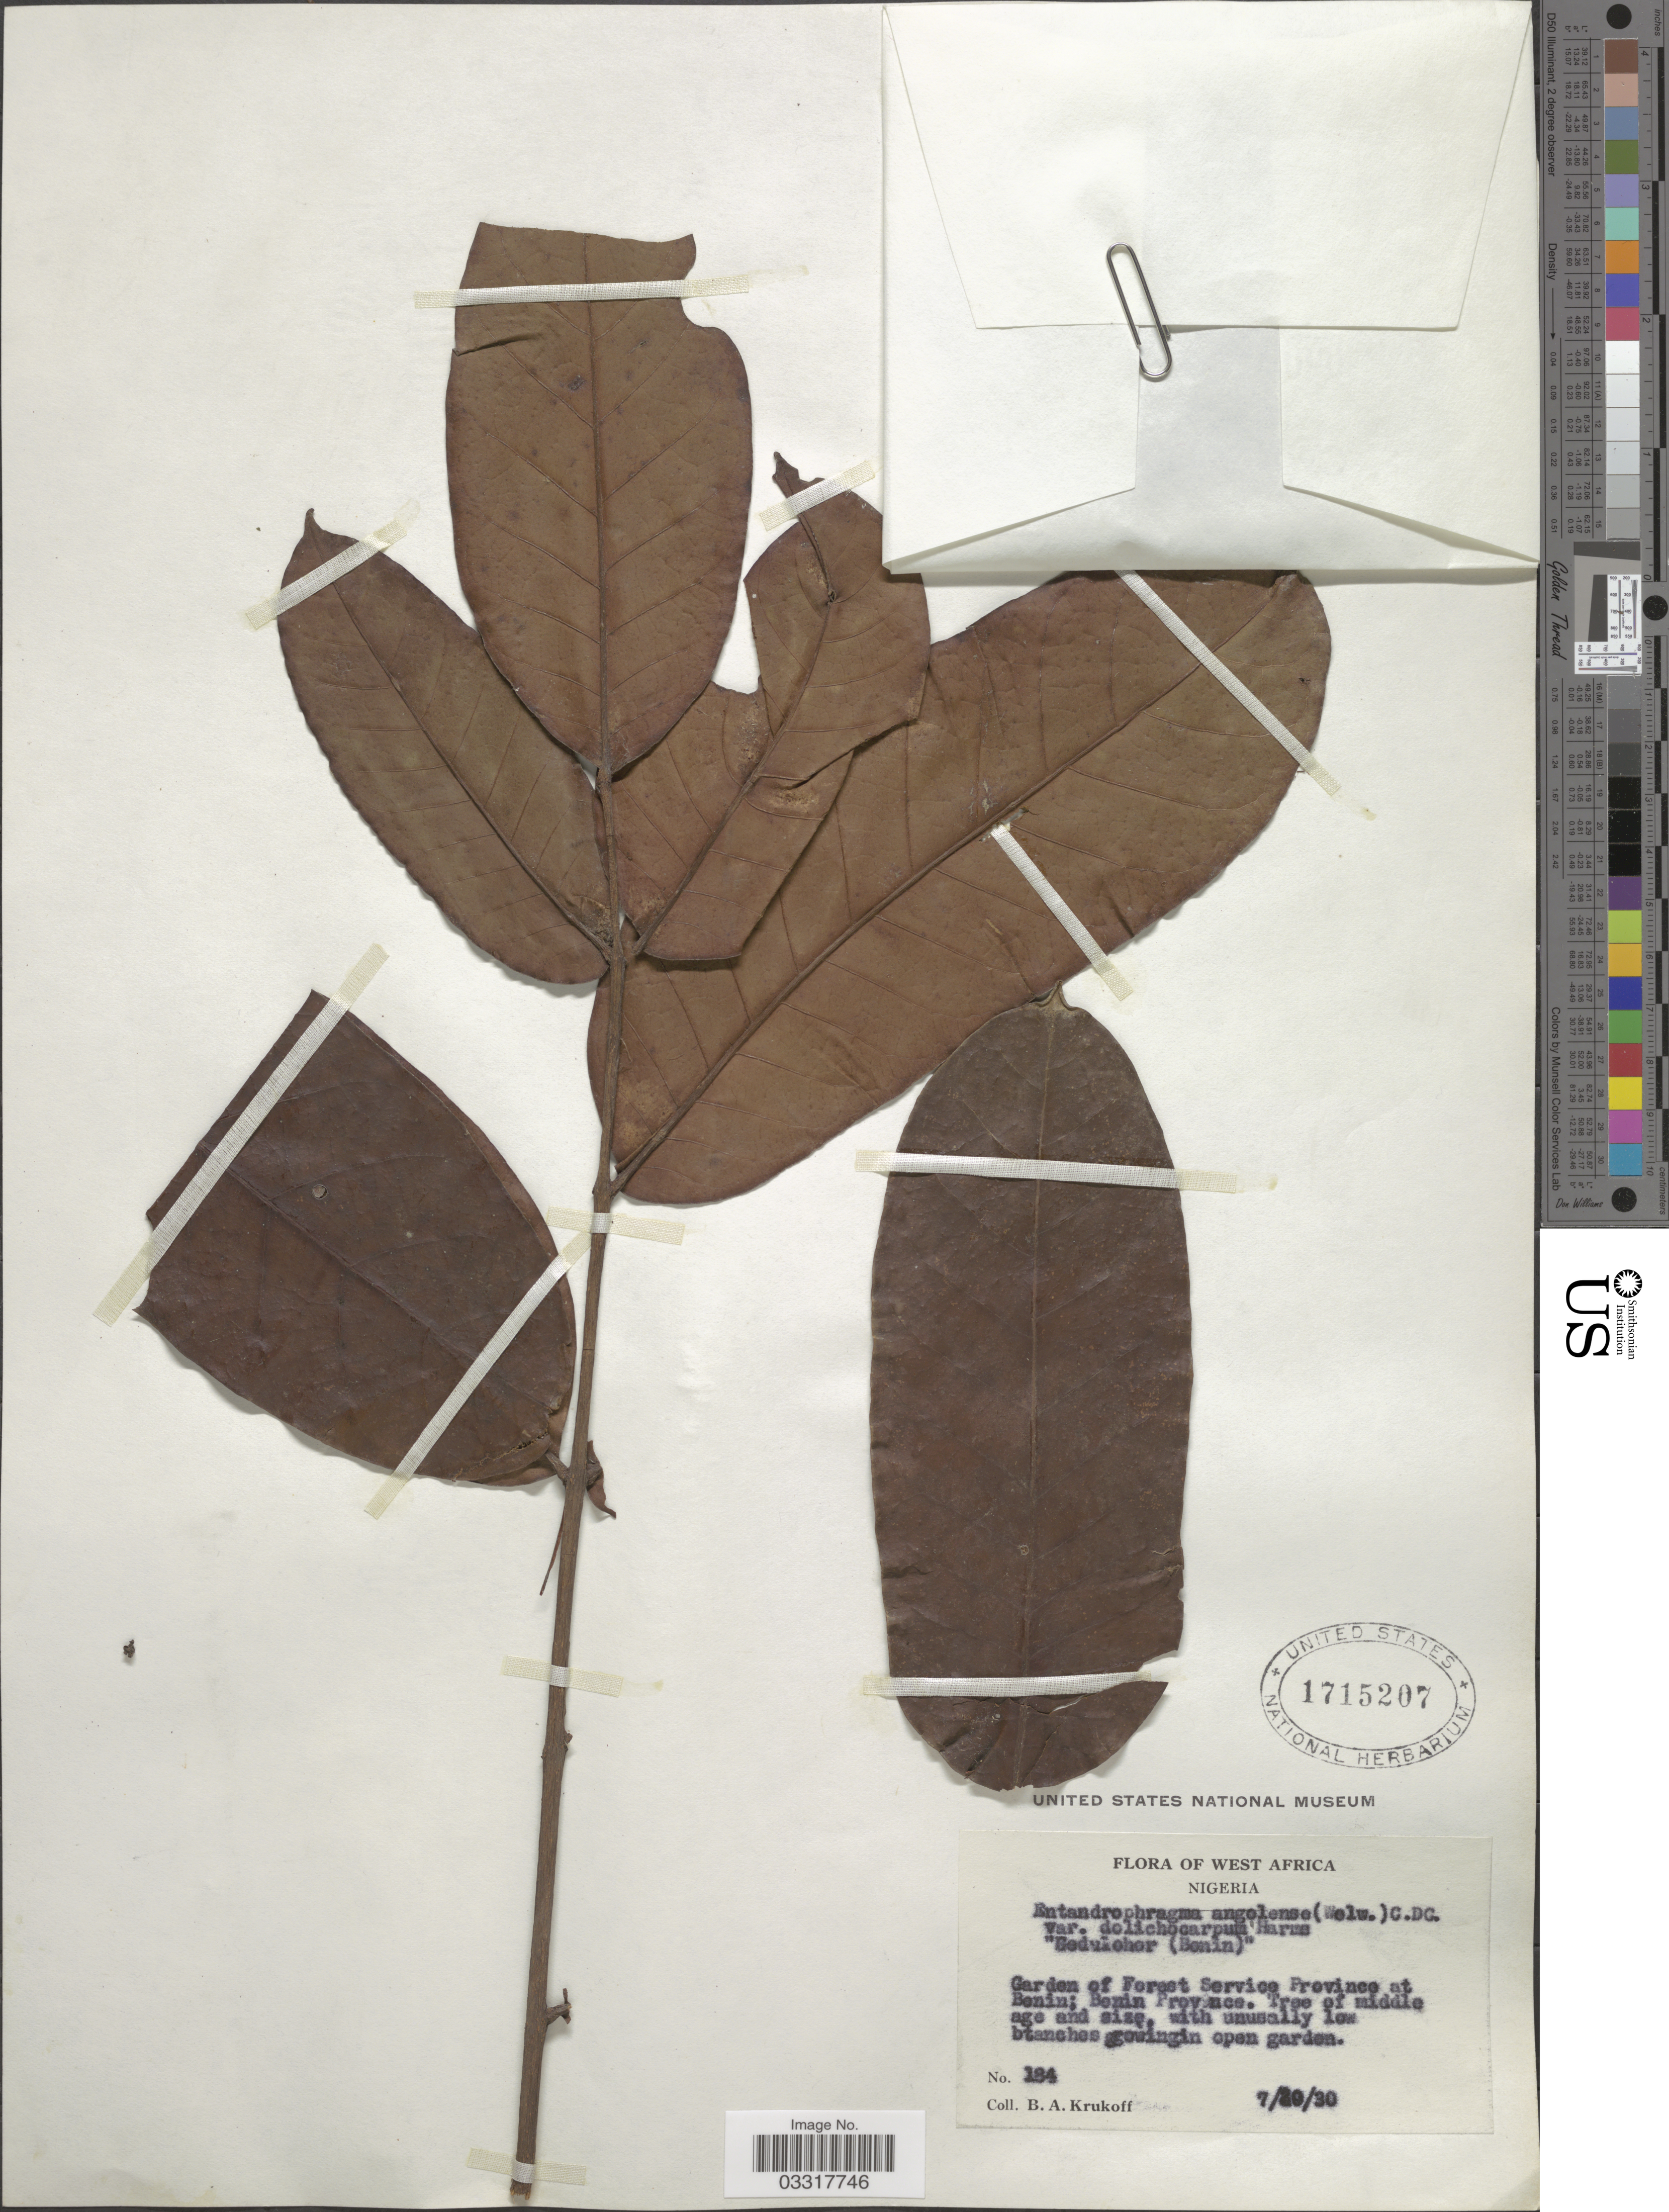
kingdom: Plantae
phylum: Tracheophyta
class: Magnoliopsida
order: Sapindales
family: Meliaceae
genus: Entandrophragma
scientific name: Entandrophragma angolense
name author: (Welw.) C. DC.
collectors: B. A. Krukoff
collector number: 184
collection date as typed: Transcribed d/m/y: 20/7/30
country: Nigeria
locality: West Africa, Garden of Forest Service Province at Benin; Benin Province.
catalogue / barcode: US 1715207